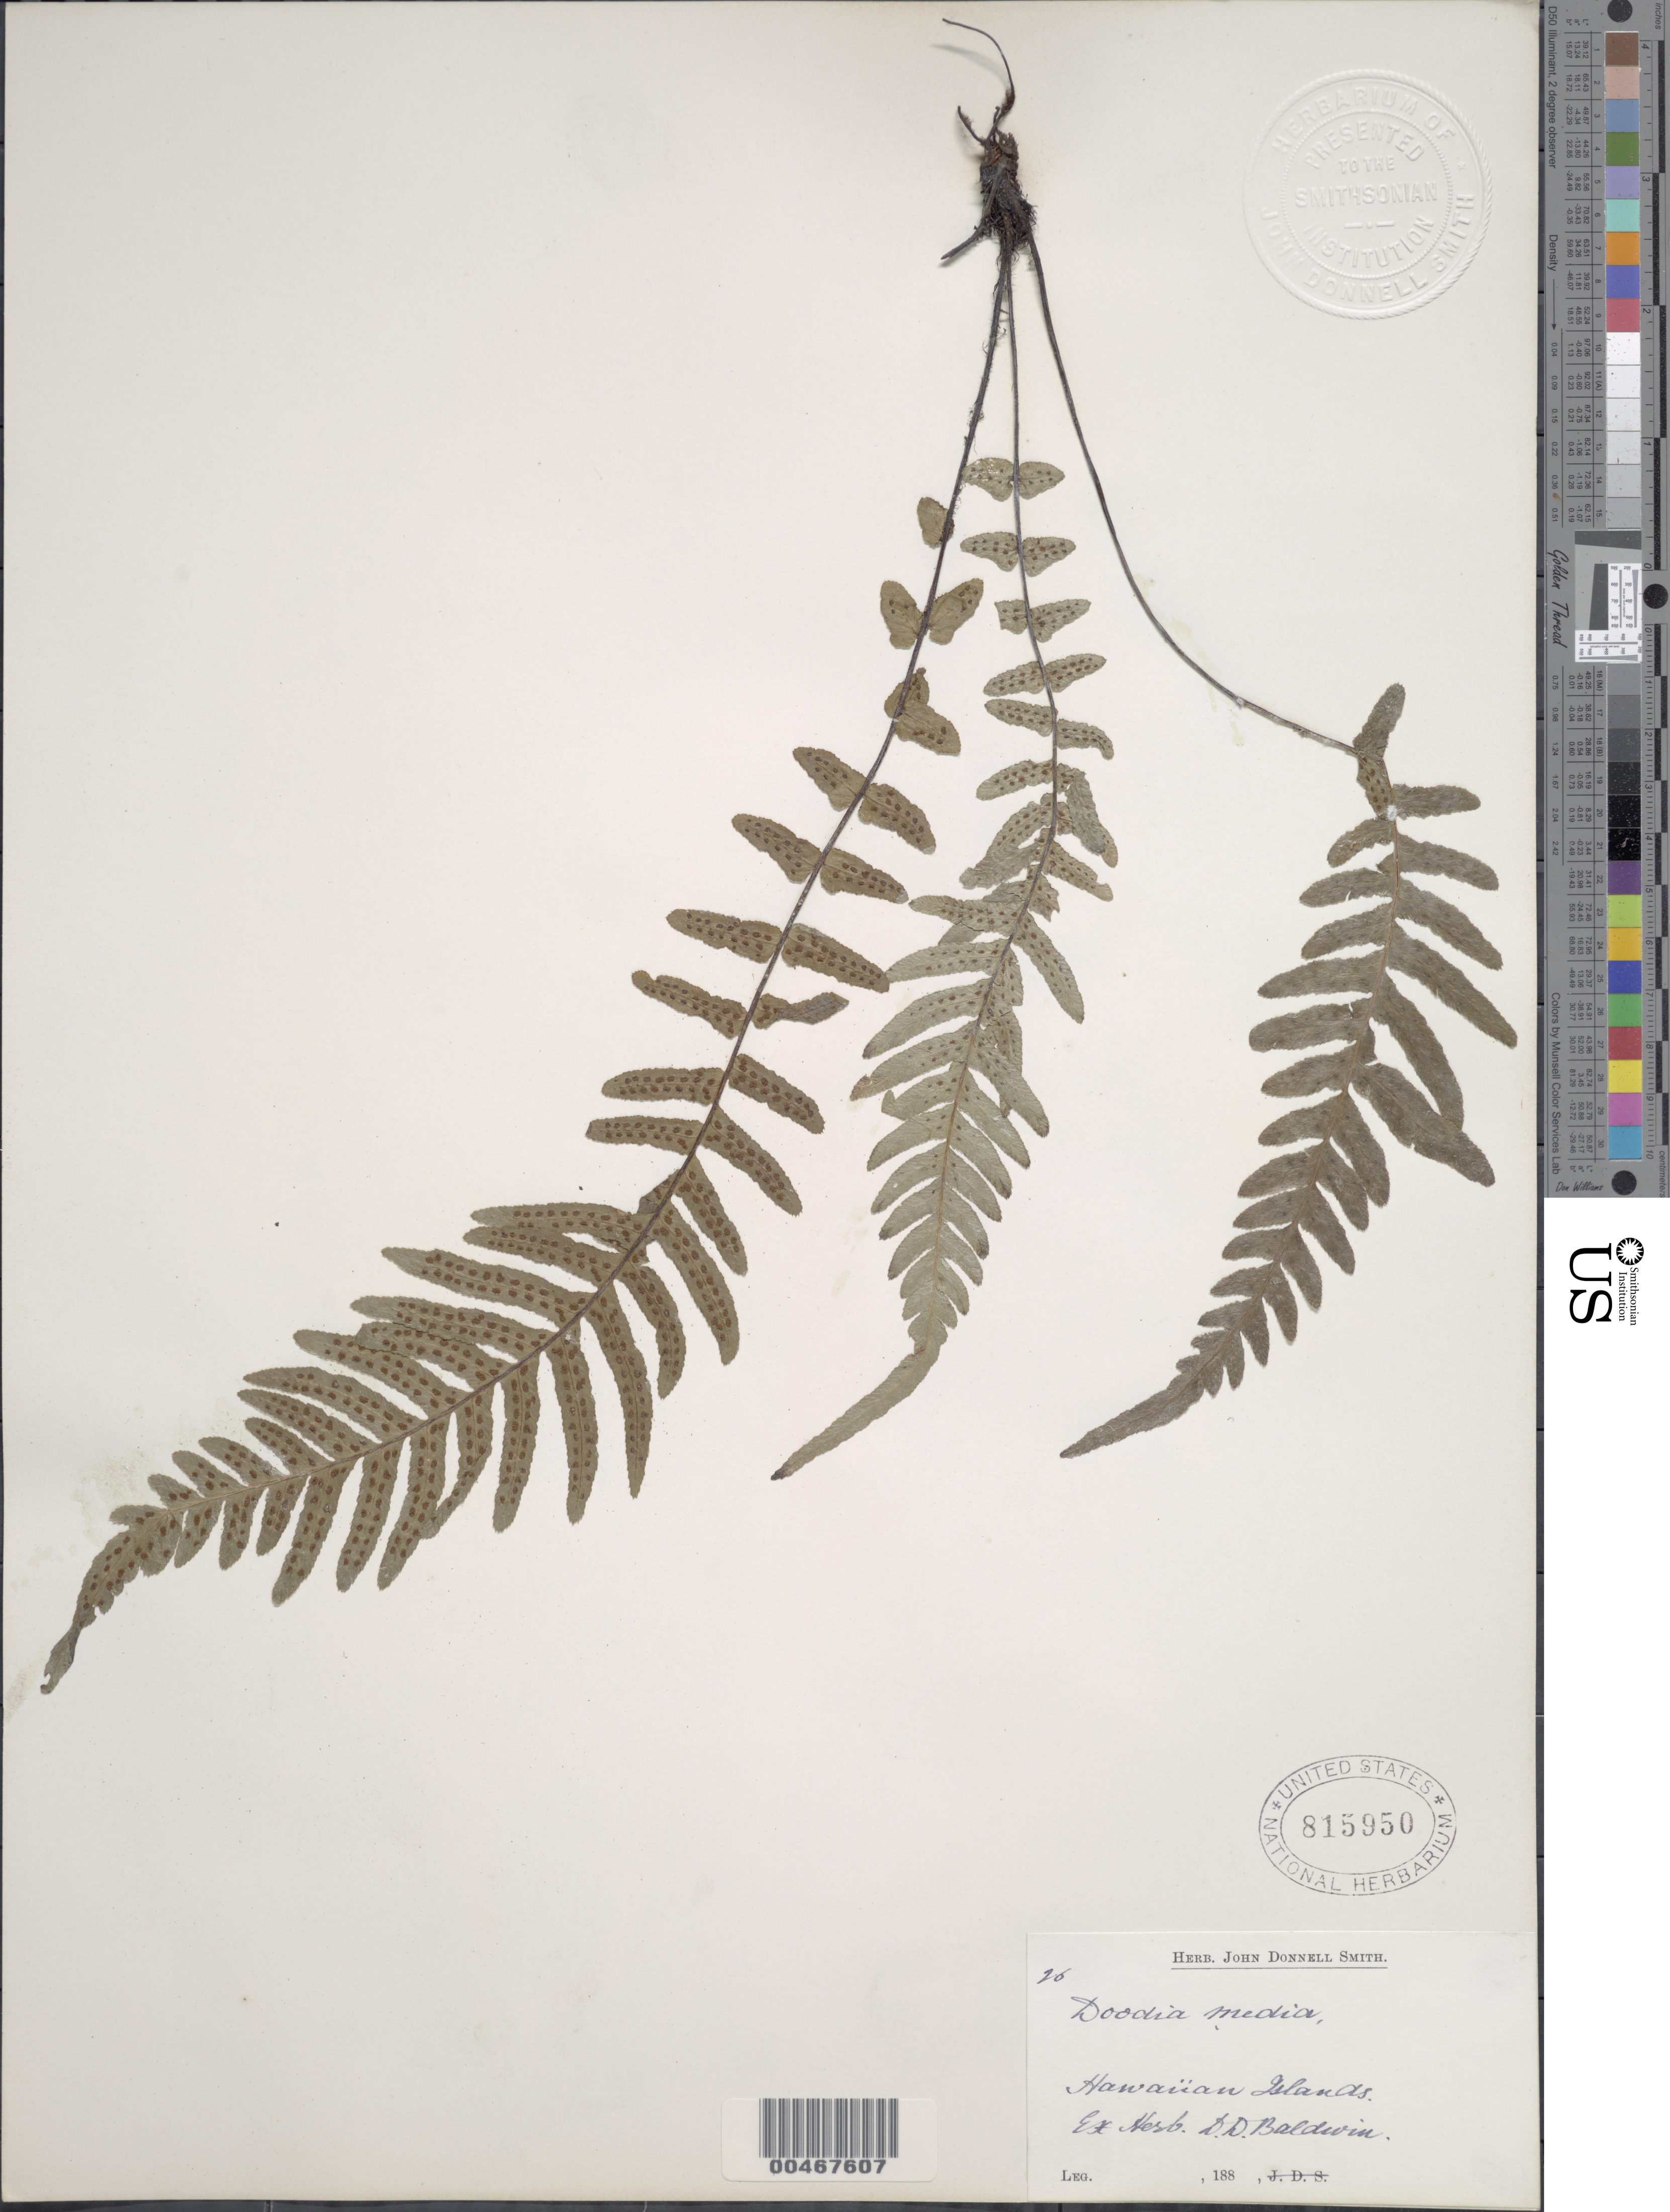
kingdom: Plantae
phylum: Tracheophyta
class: Polypodiopsida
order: Polypodiales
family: Blechnaceae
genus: Doodia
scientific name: Doodia kunthiana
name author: Gaudich.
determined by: Wagner, W. L., (BOT), Smithsonian Institution - National Museum of Natural History (UNITED STATES)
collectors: D. Baldwin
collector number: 26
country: United States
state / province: Hawaii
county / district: Hawaii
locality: Hawaiian Islands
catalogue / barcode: US 815950